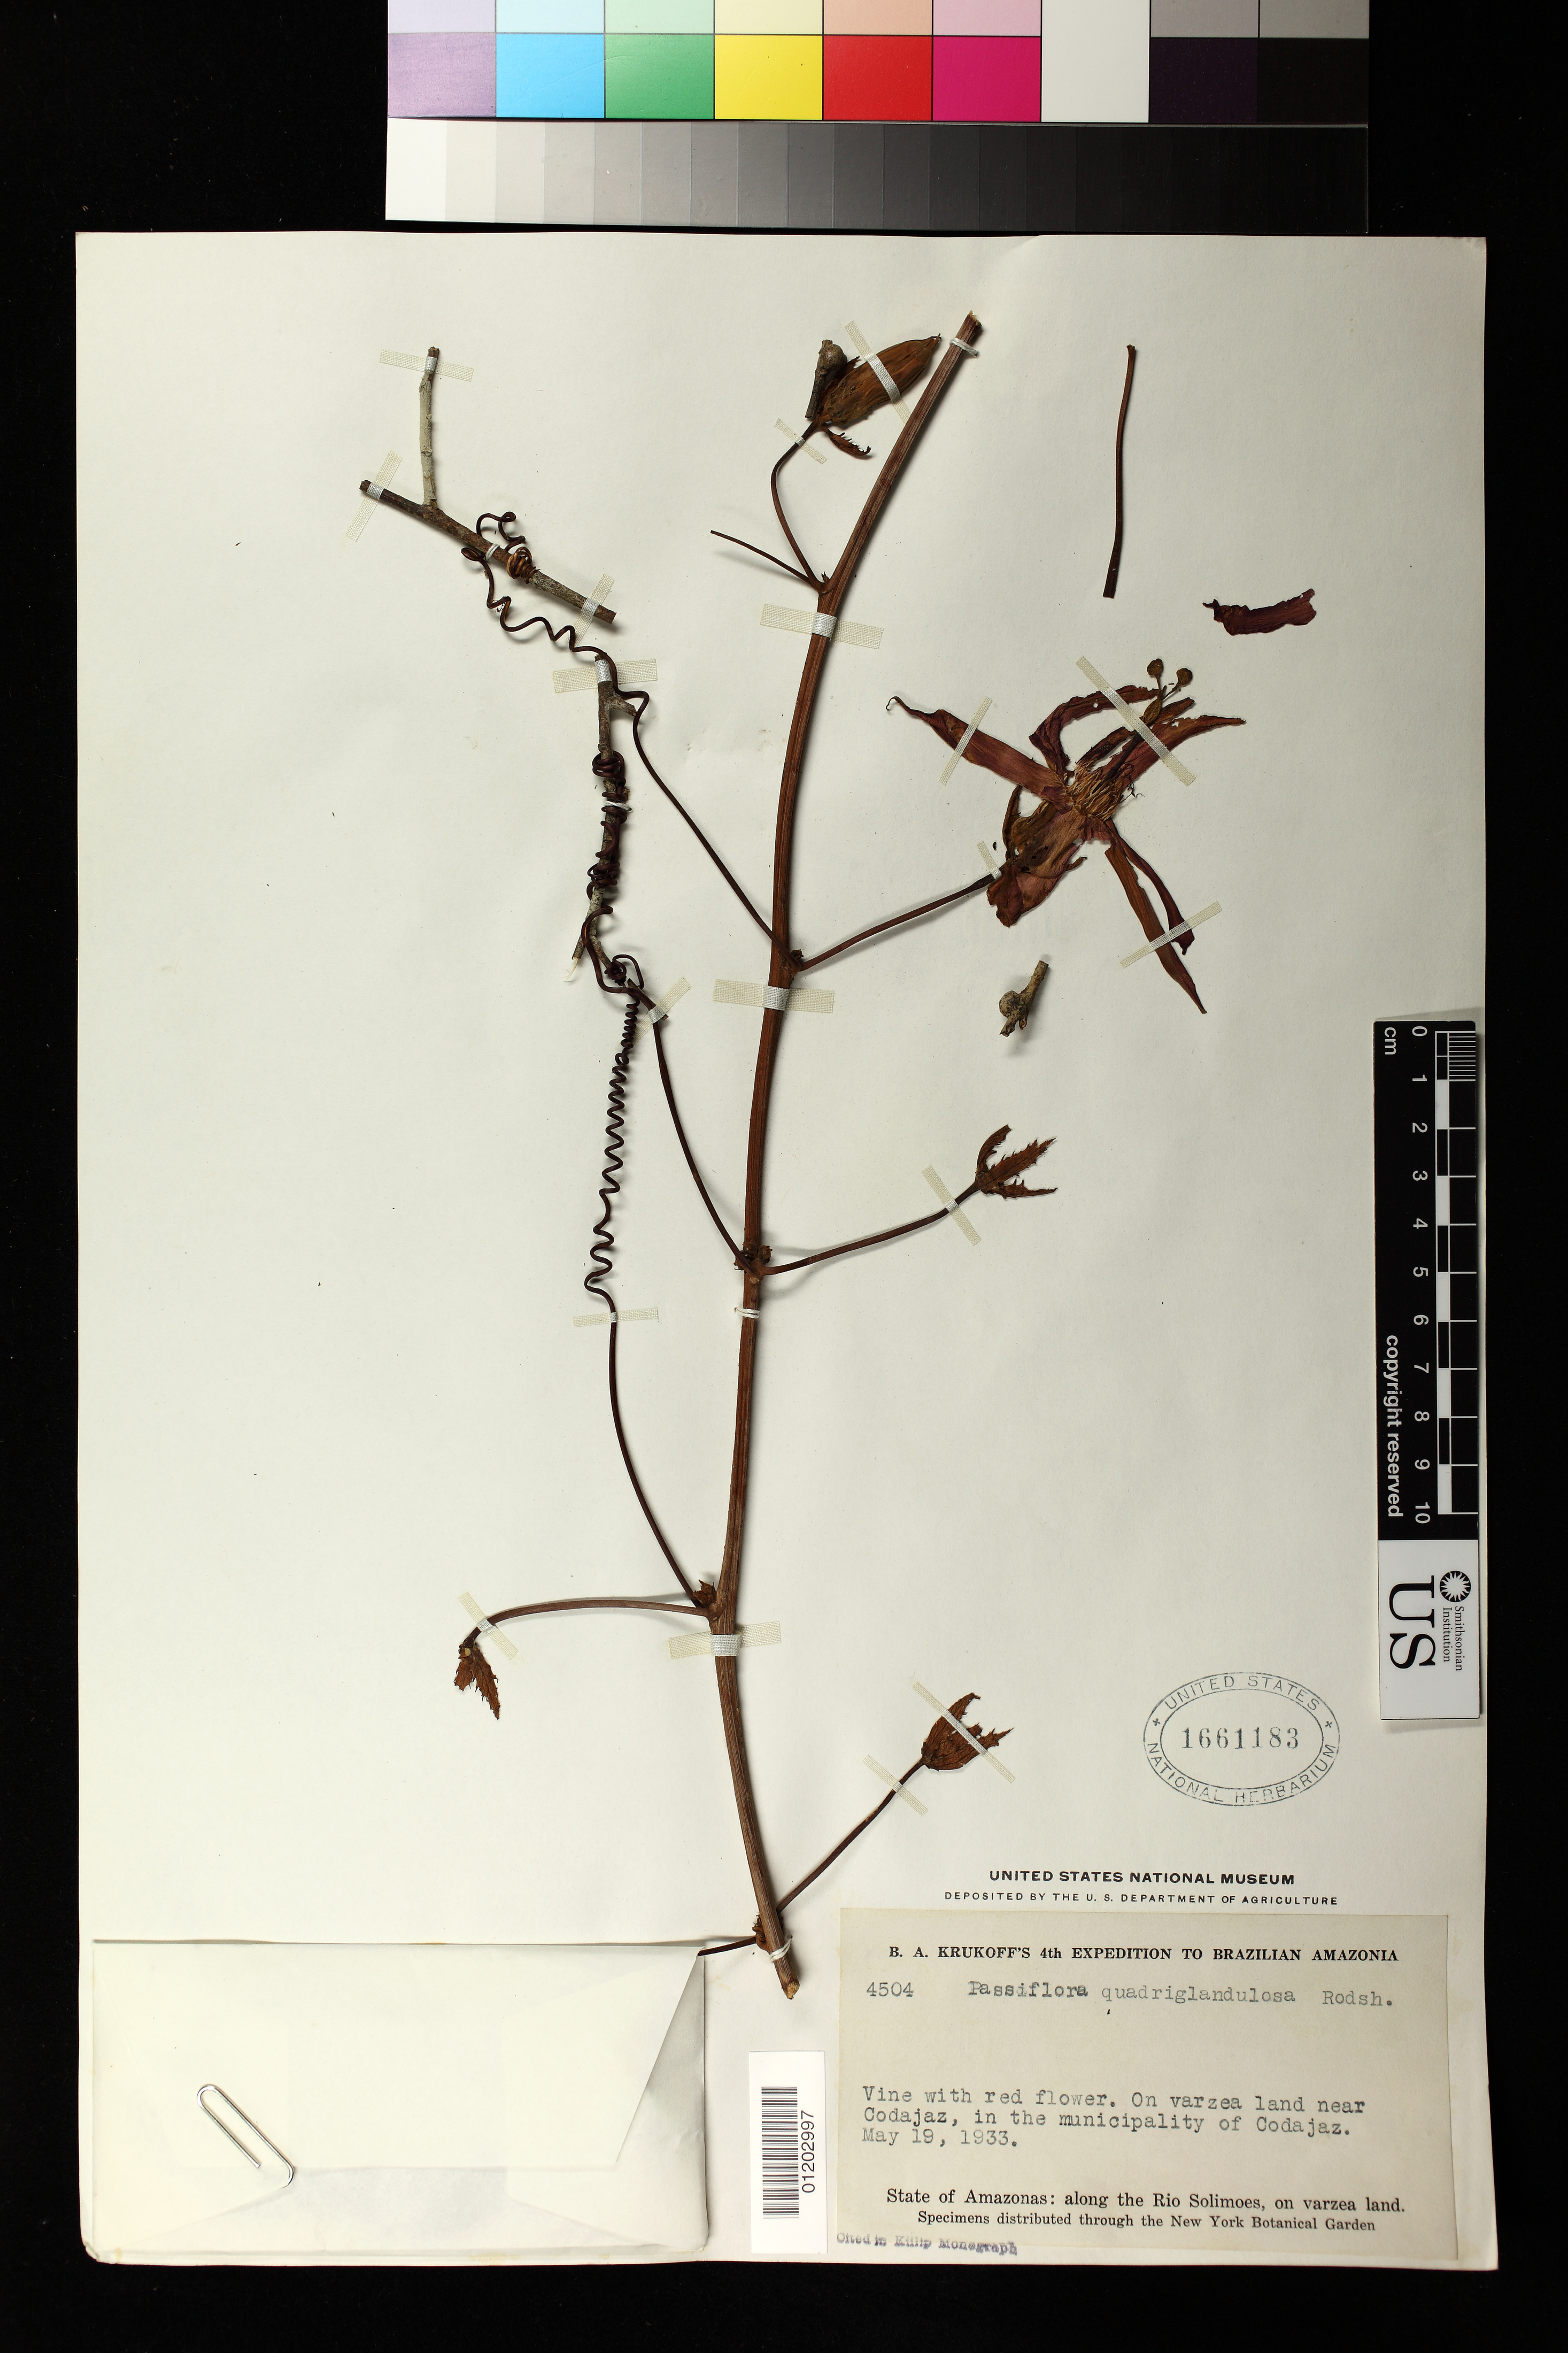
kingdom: Plantae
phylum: Tracheophyta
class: Magnoliopsida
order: Malpighiales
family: Passifloraceae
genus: Passiflora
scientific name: Passiflora quadriglandulosa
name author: Rodschied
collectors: B. A. Krukoff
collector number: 4504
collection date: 1933-05-19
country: Brazil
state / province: Amazonas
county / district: Codajás (Codajaz)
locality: Along the Rio Solimoes, on varzea land.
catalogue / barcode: US 1661183